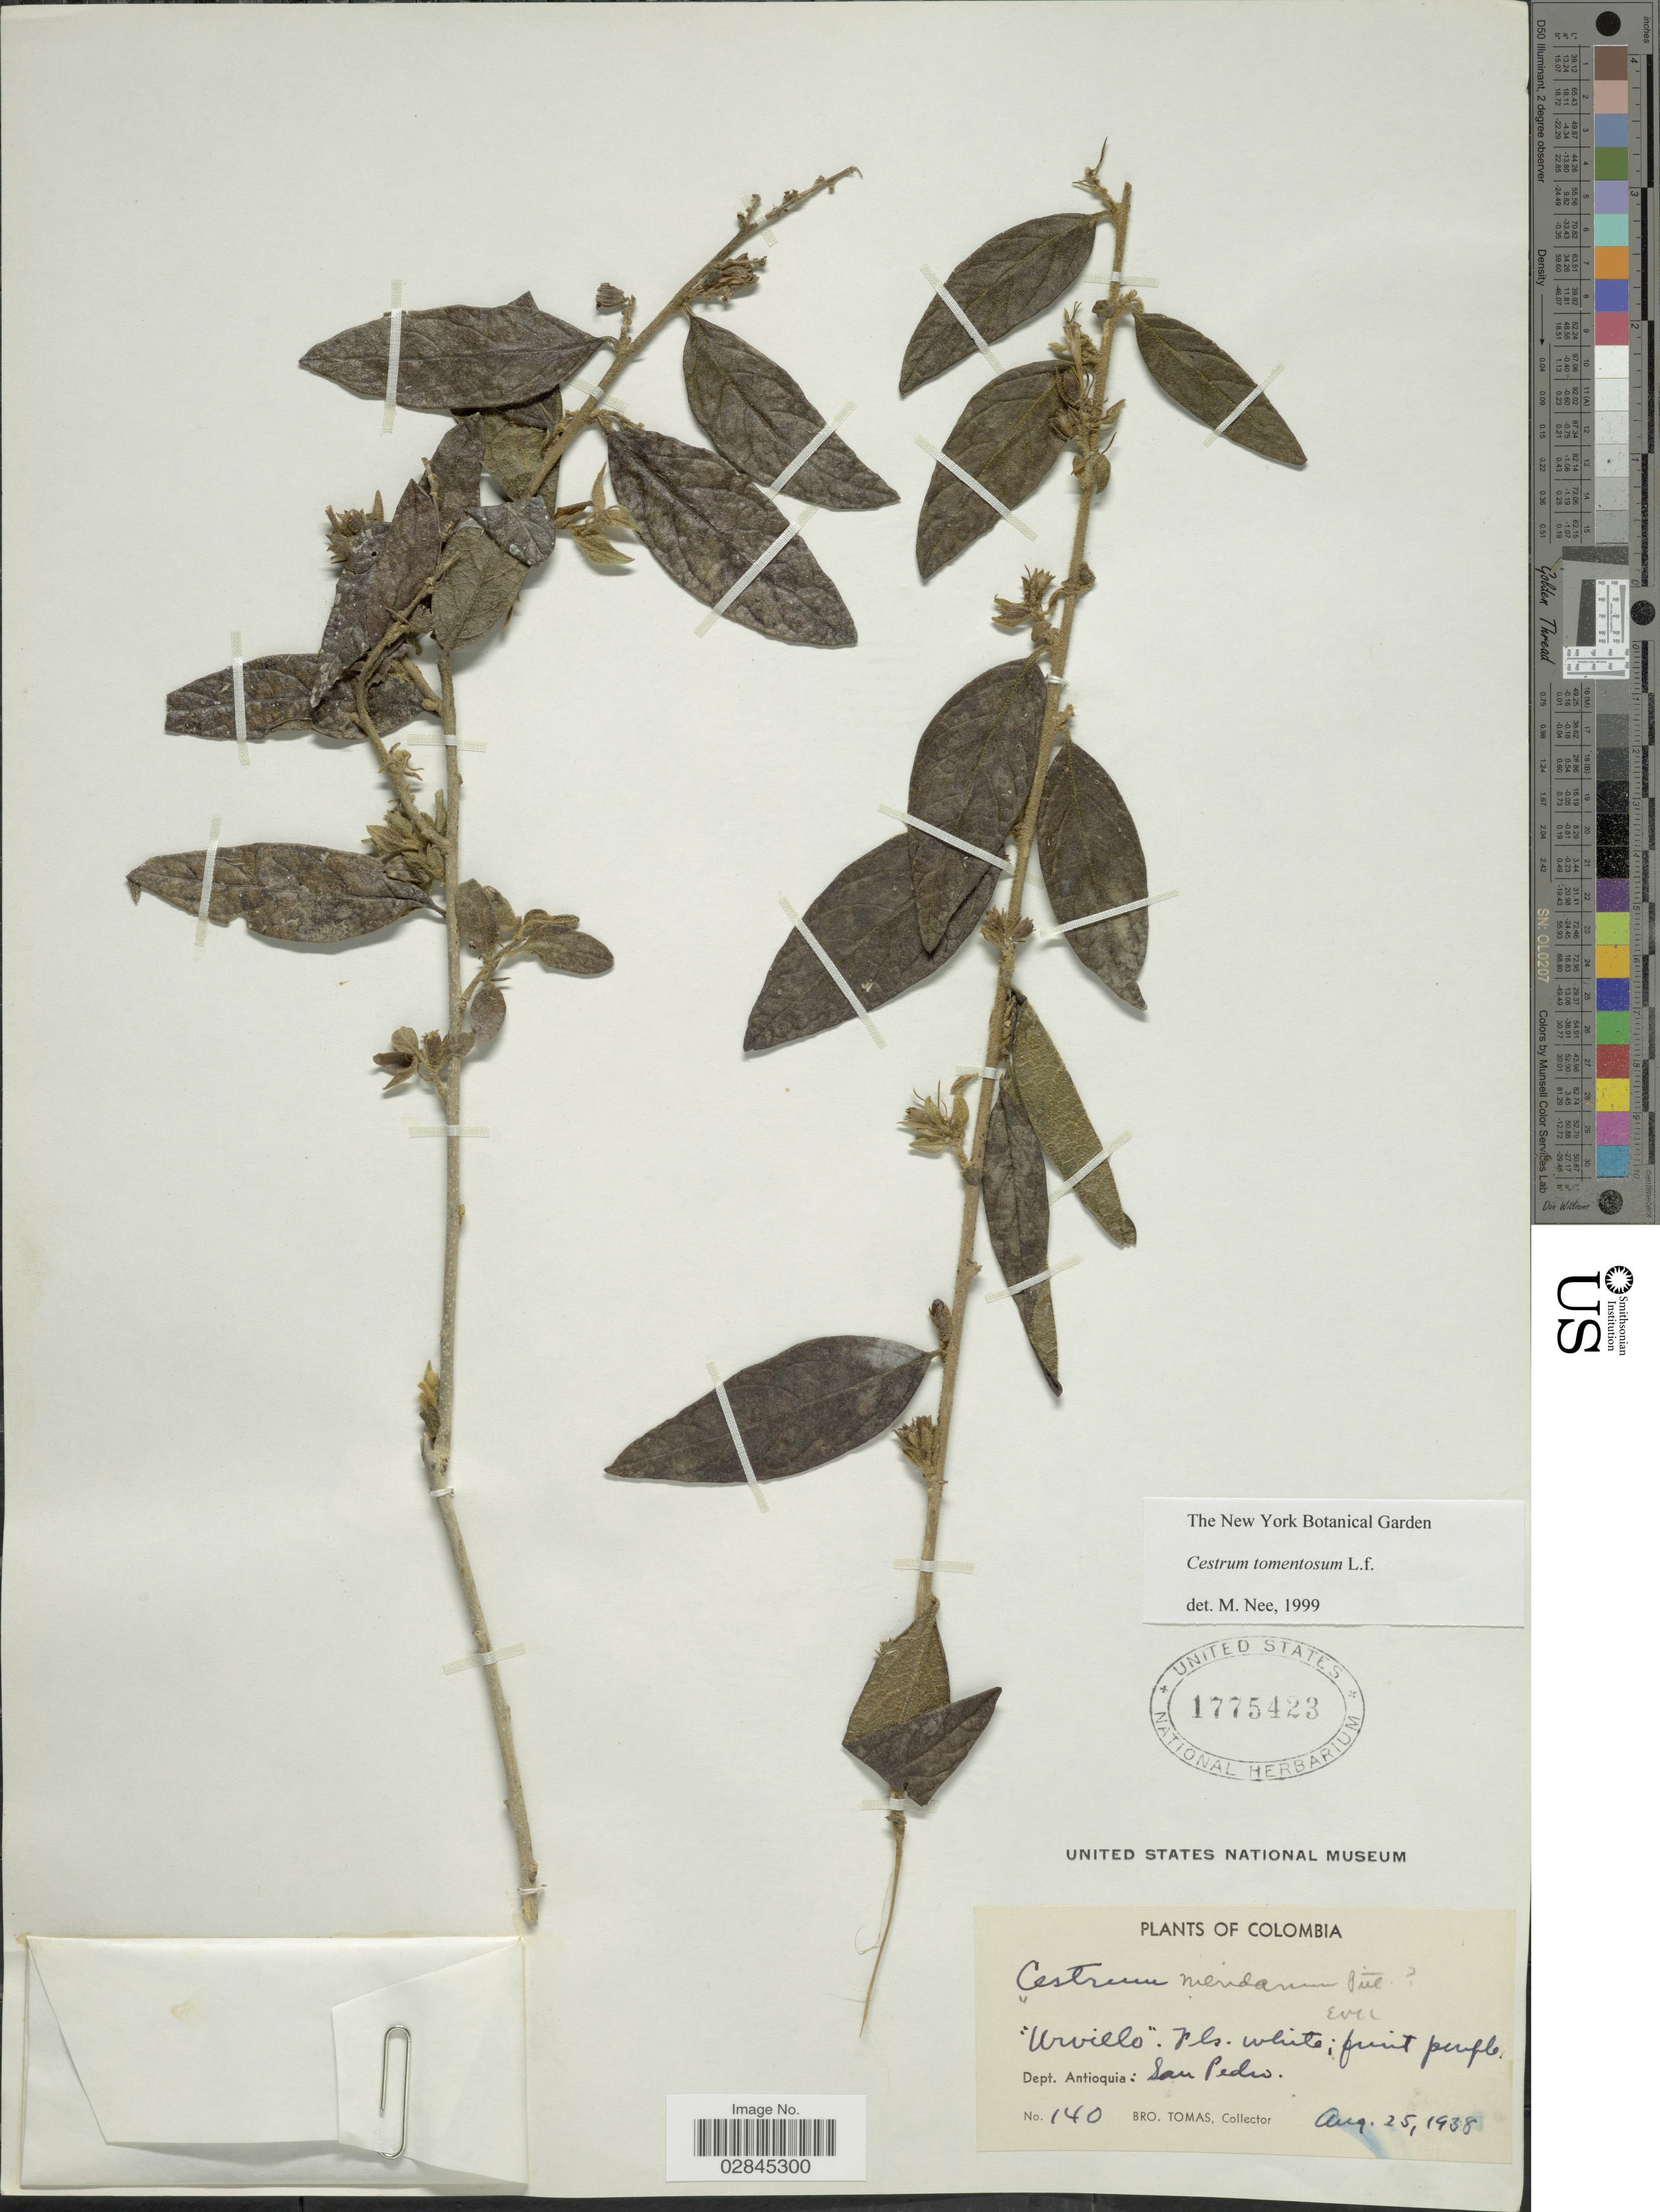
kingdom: Plantae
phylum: Tracheophyta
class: Magnoliopsida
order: Solanales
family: Solanaceae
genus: Cestrum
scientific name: Cestrum tomentosum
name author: L. f.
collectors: B. Tomas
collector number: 140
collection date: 1938-08-25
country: Colombia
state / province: Antioquia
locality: Dept. Antioquia: San Pedro.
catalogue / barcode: US 1775423